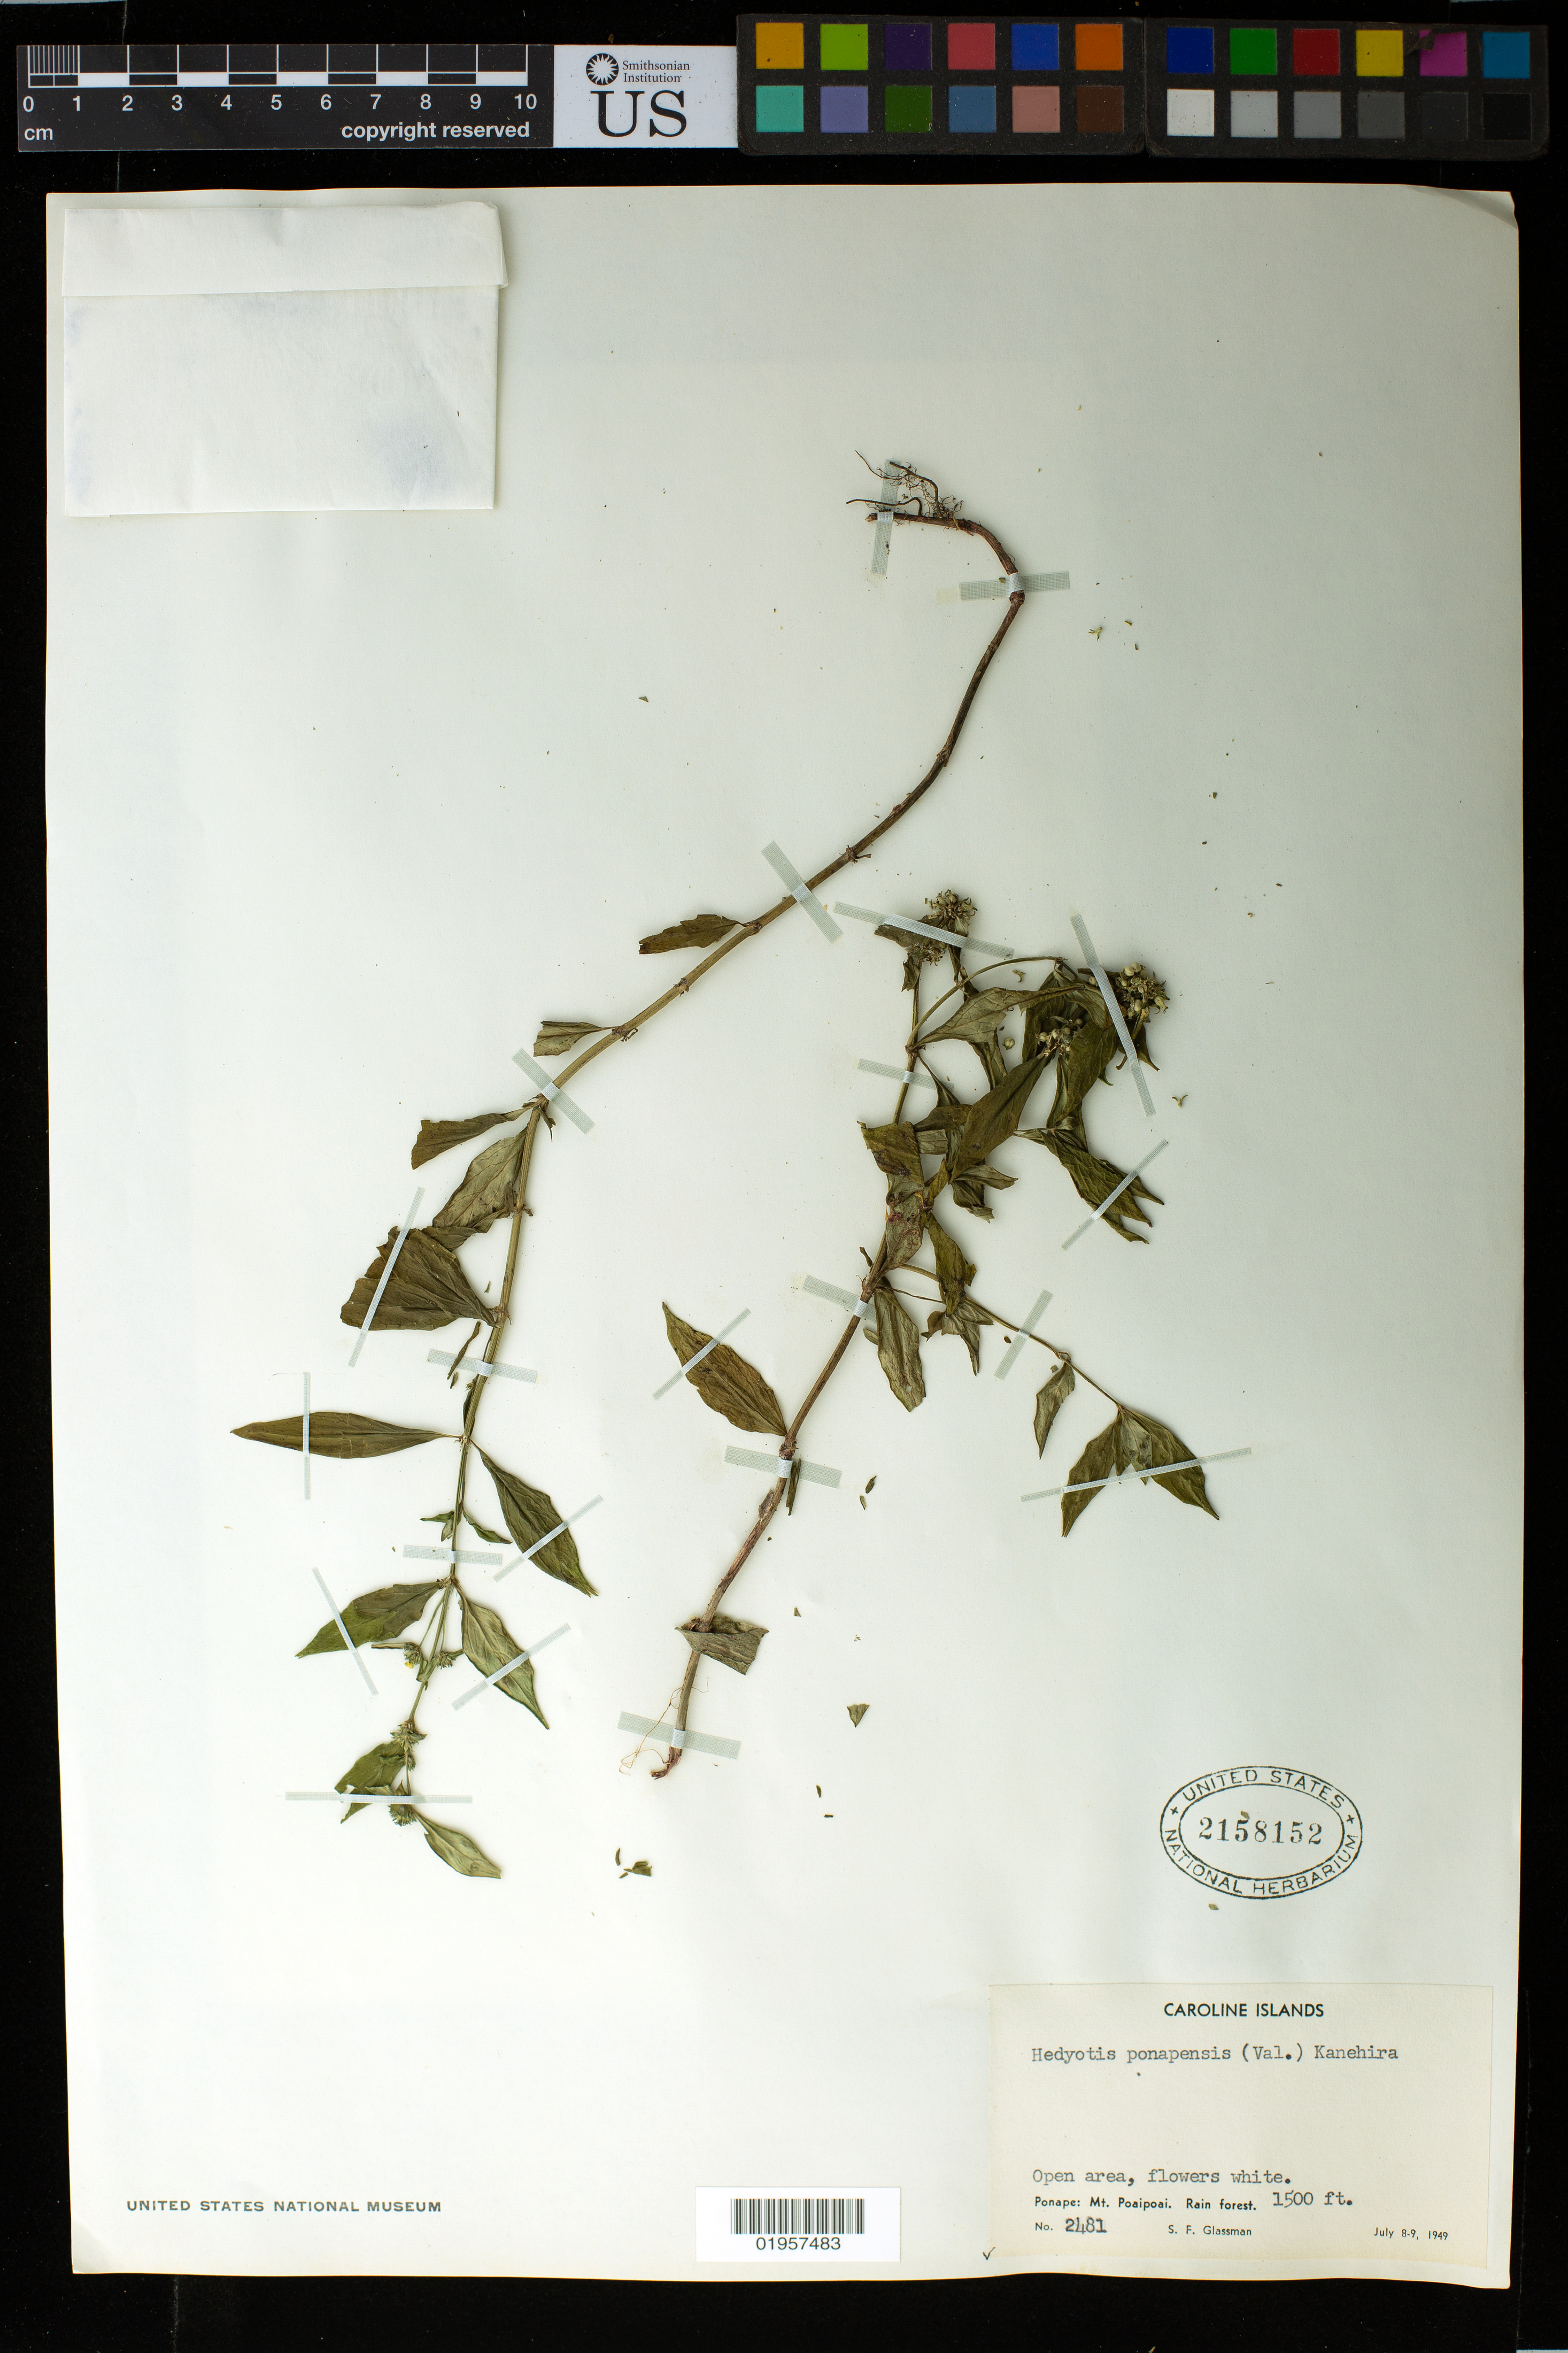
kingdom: Plantae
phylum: Tracheophyta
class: Magnoliopsida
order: Gentianales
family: Rubiaceae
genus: Hedyotis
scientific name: Hedyotis ponapensis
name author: (Valeton) Kaneh.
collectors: S. F. Glassman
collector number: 2481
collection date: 1949-07-08/1949-07-09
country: Micronesia, Federated States of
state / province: Pohnpei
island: Pohnpei [Ponape]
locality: Mt. Poaipoai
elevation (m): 457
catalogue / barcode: US 2158152